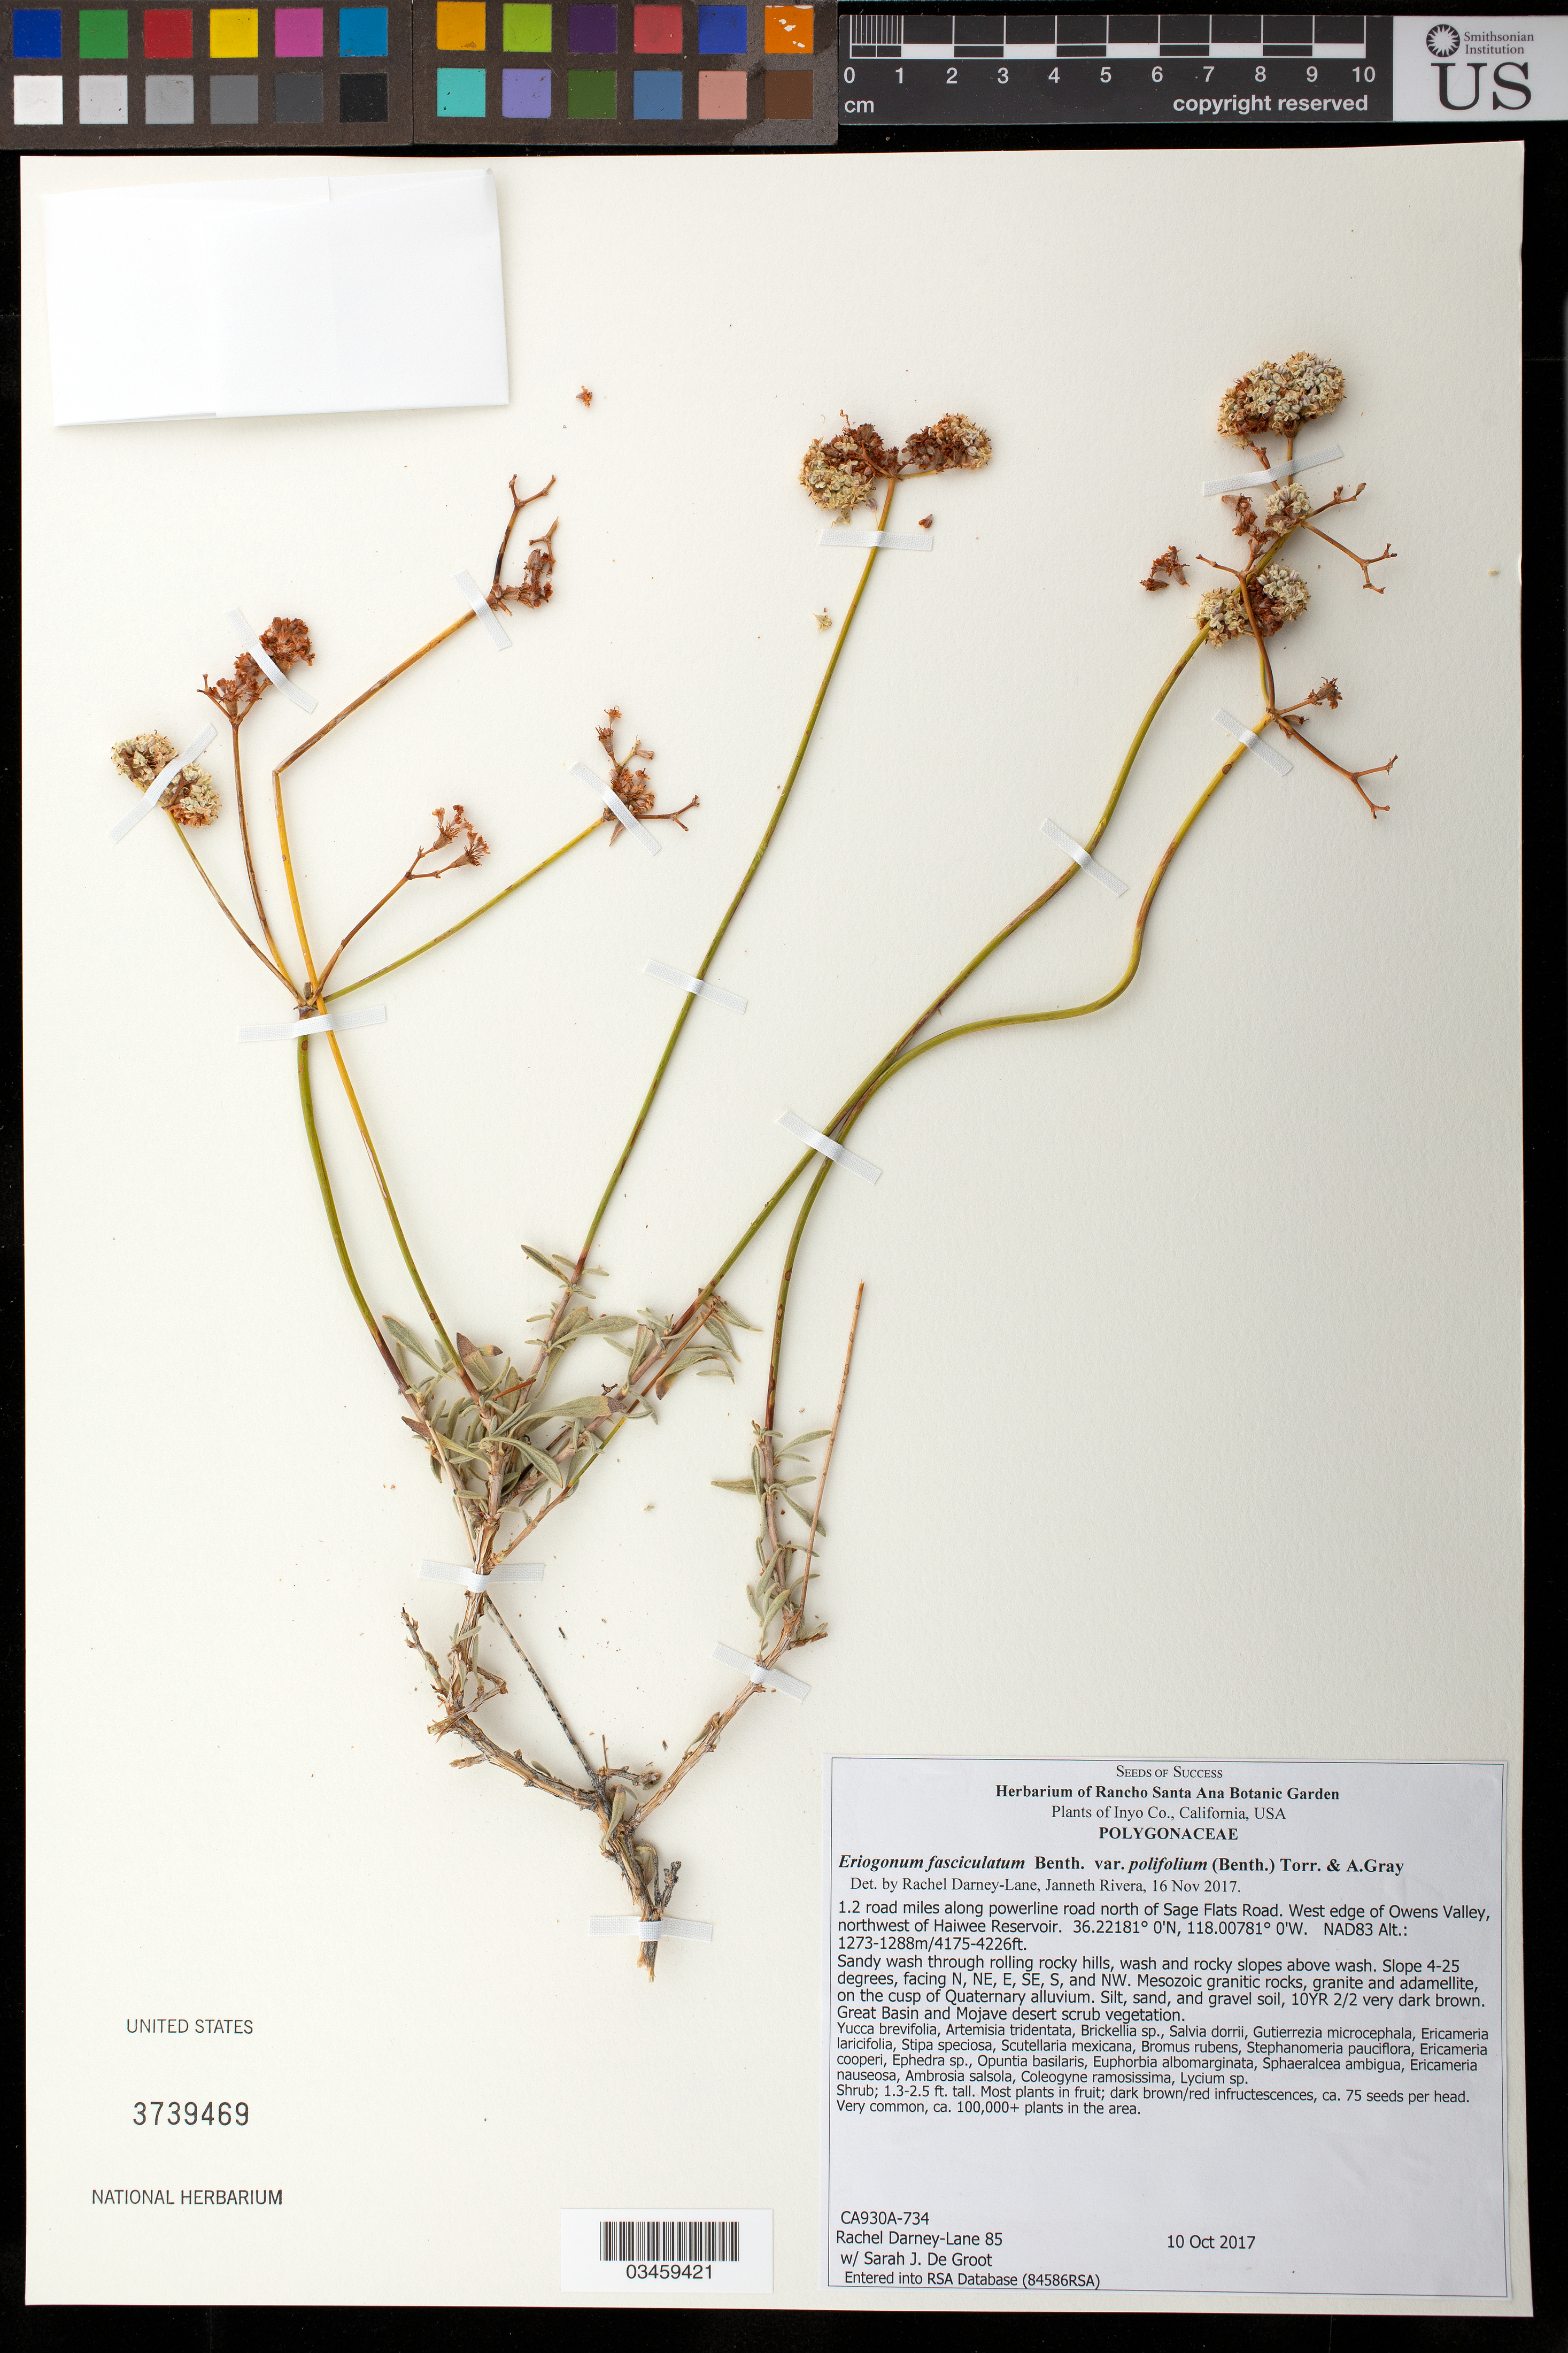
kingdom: Plantae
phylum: Tracheophyta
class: Magnoliopsida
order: Caryophyllales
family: Polygonaceae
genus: Eriogonum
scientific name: Eriogonum fasciculatum var. polifolium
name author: (Benth.) Torr. & A. Gray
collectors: R. Darney-Lane & S. De Groot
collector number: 85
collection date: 2017-10-10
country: United States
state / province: California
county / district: Inyo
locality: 1.2 road mi along powerline road N of Sage Flats Rd, W edge of Owens Valley, NW of Haiwee Reservoir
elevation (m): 1273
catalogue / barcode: US 3739469